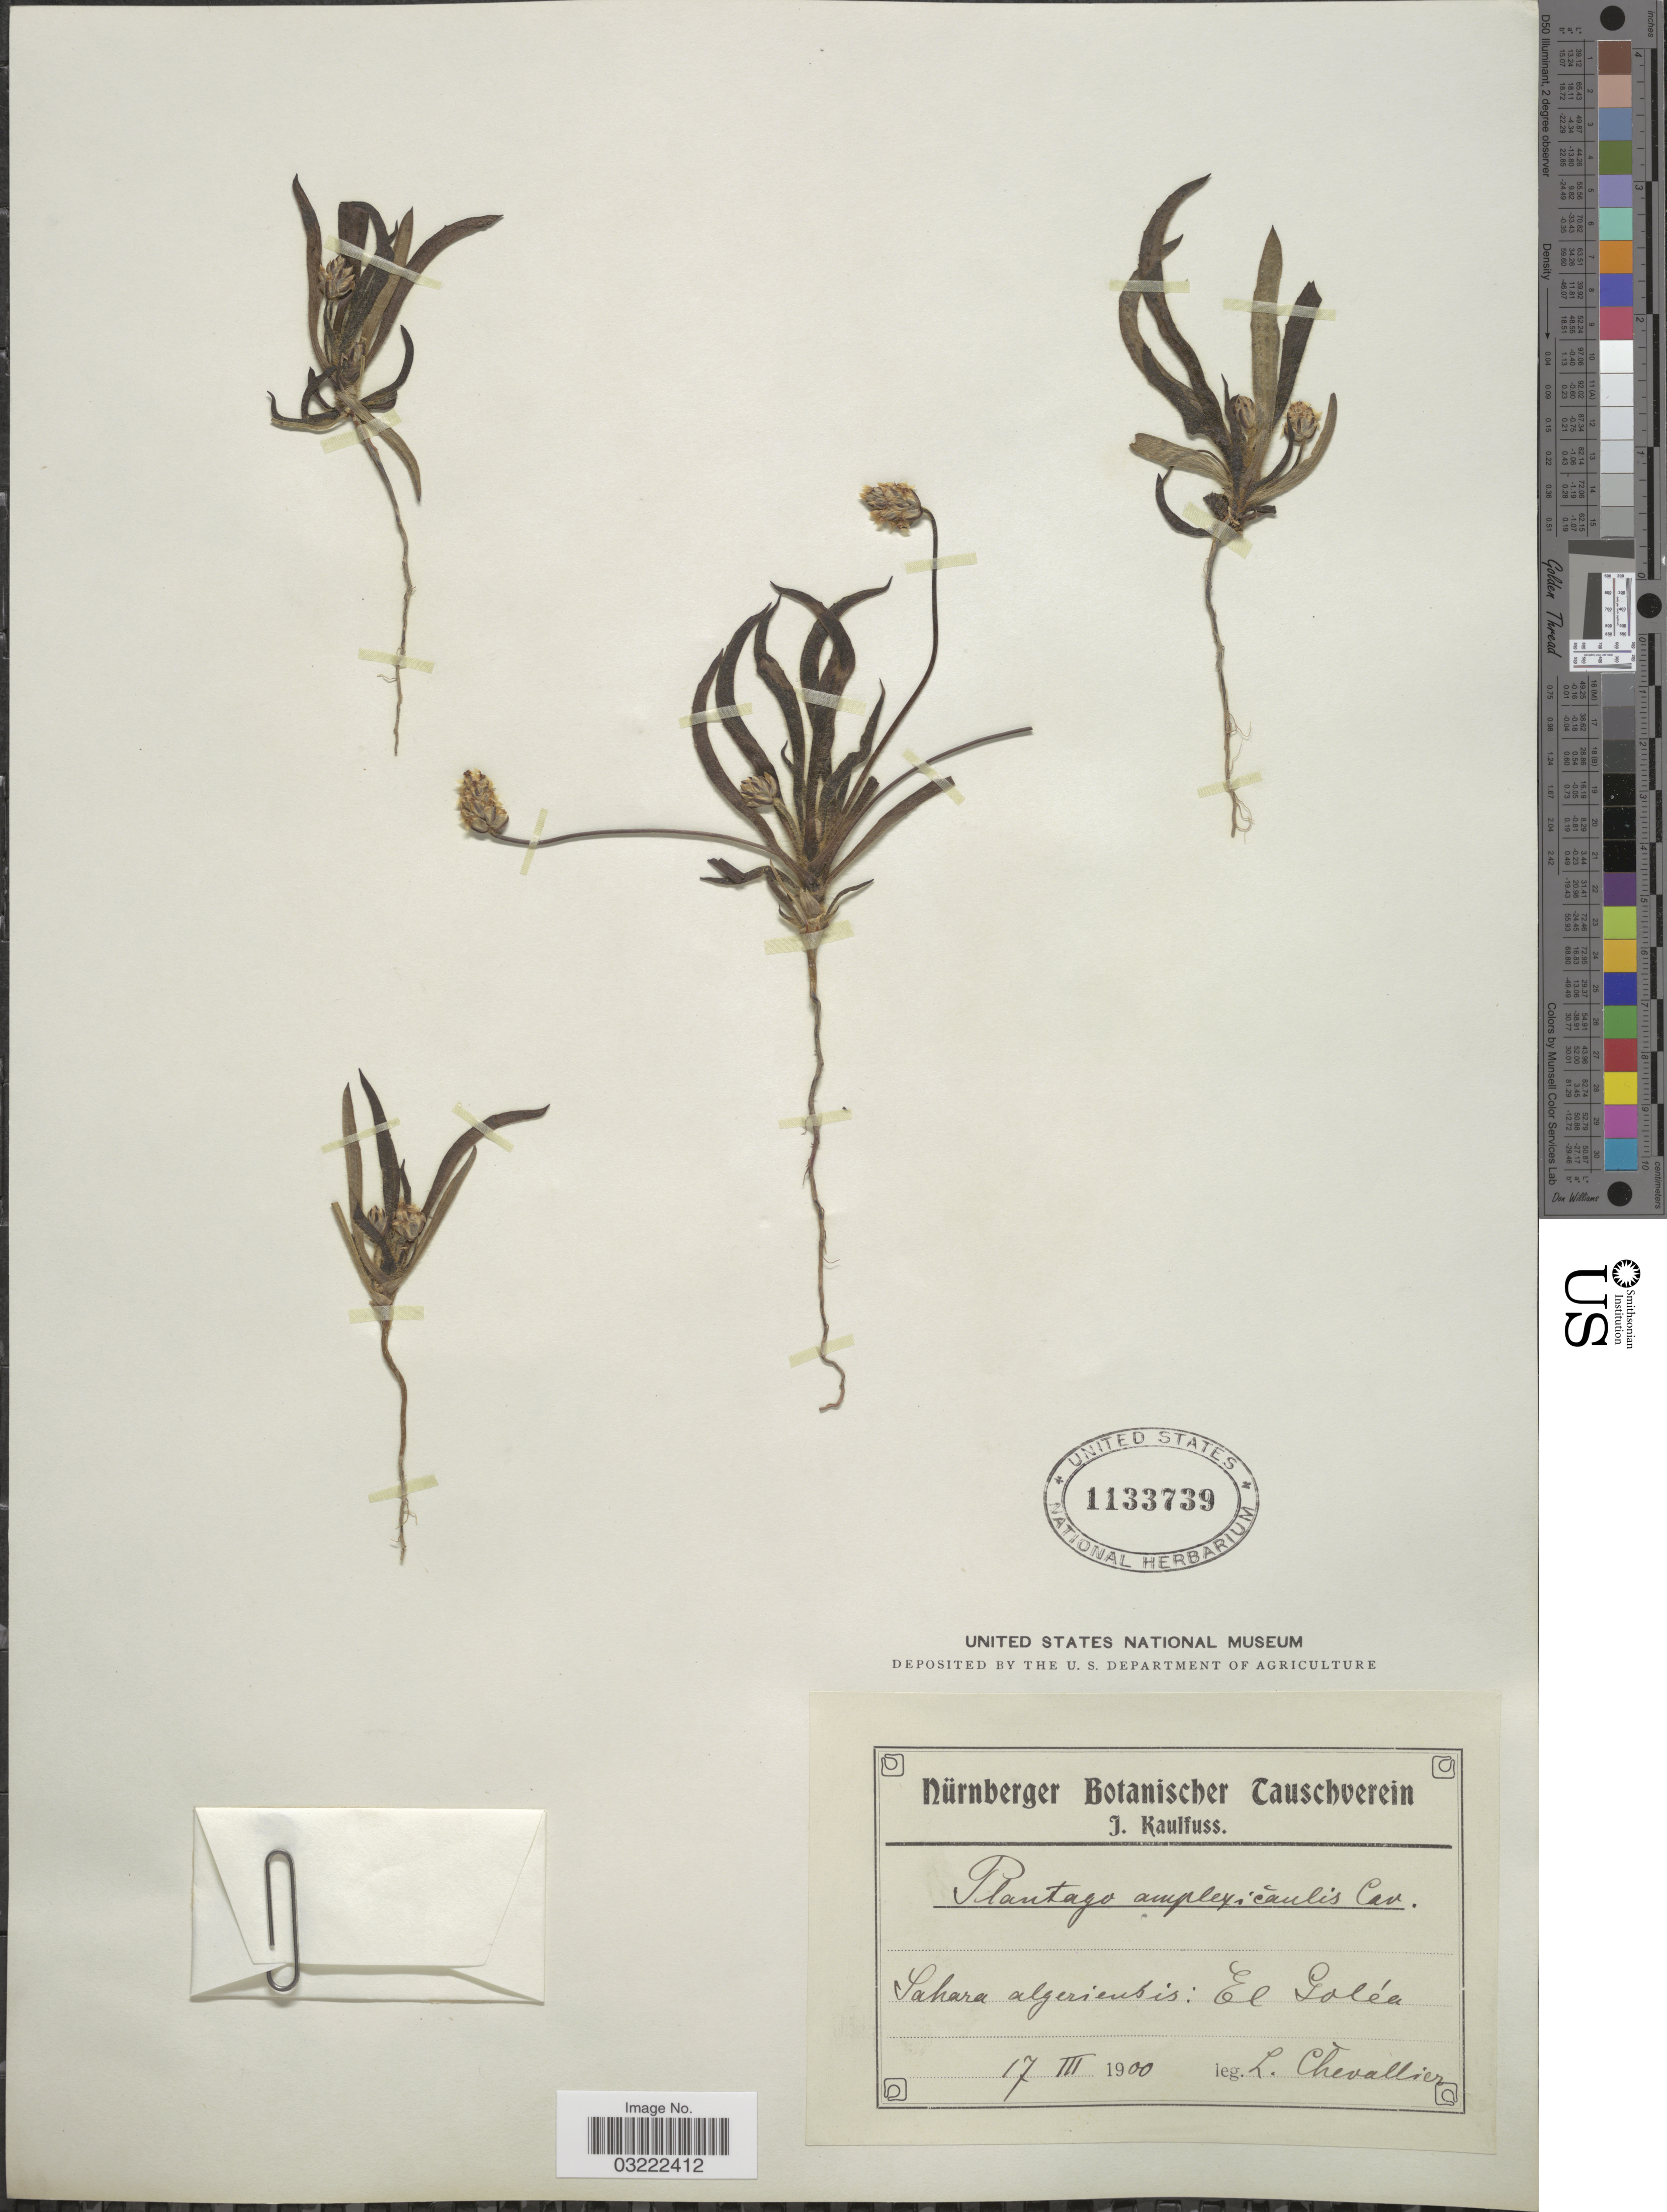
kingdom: Plantae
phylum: Tracheophyta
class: Magnoliopsida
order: Lamiales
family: Plantaginaceae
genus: Plantago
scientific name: Plantago amplexicaulis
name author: Cav.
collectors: L. Chevallier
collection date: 1900-03-17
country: Algeria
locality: Sahara algeriensis: El Goléa.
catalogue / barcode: US 1133739